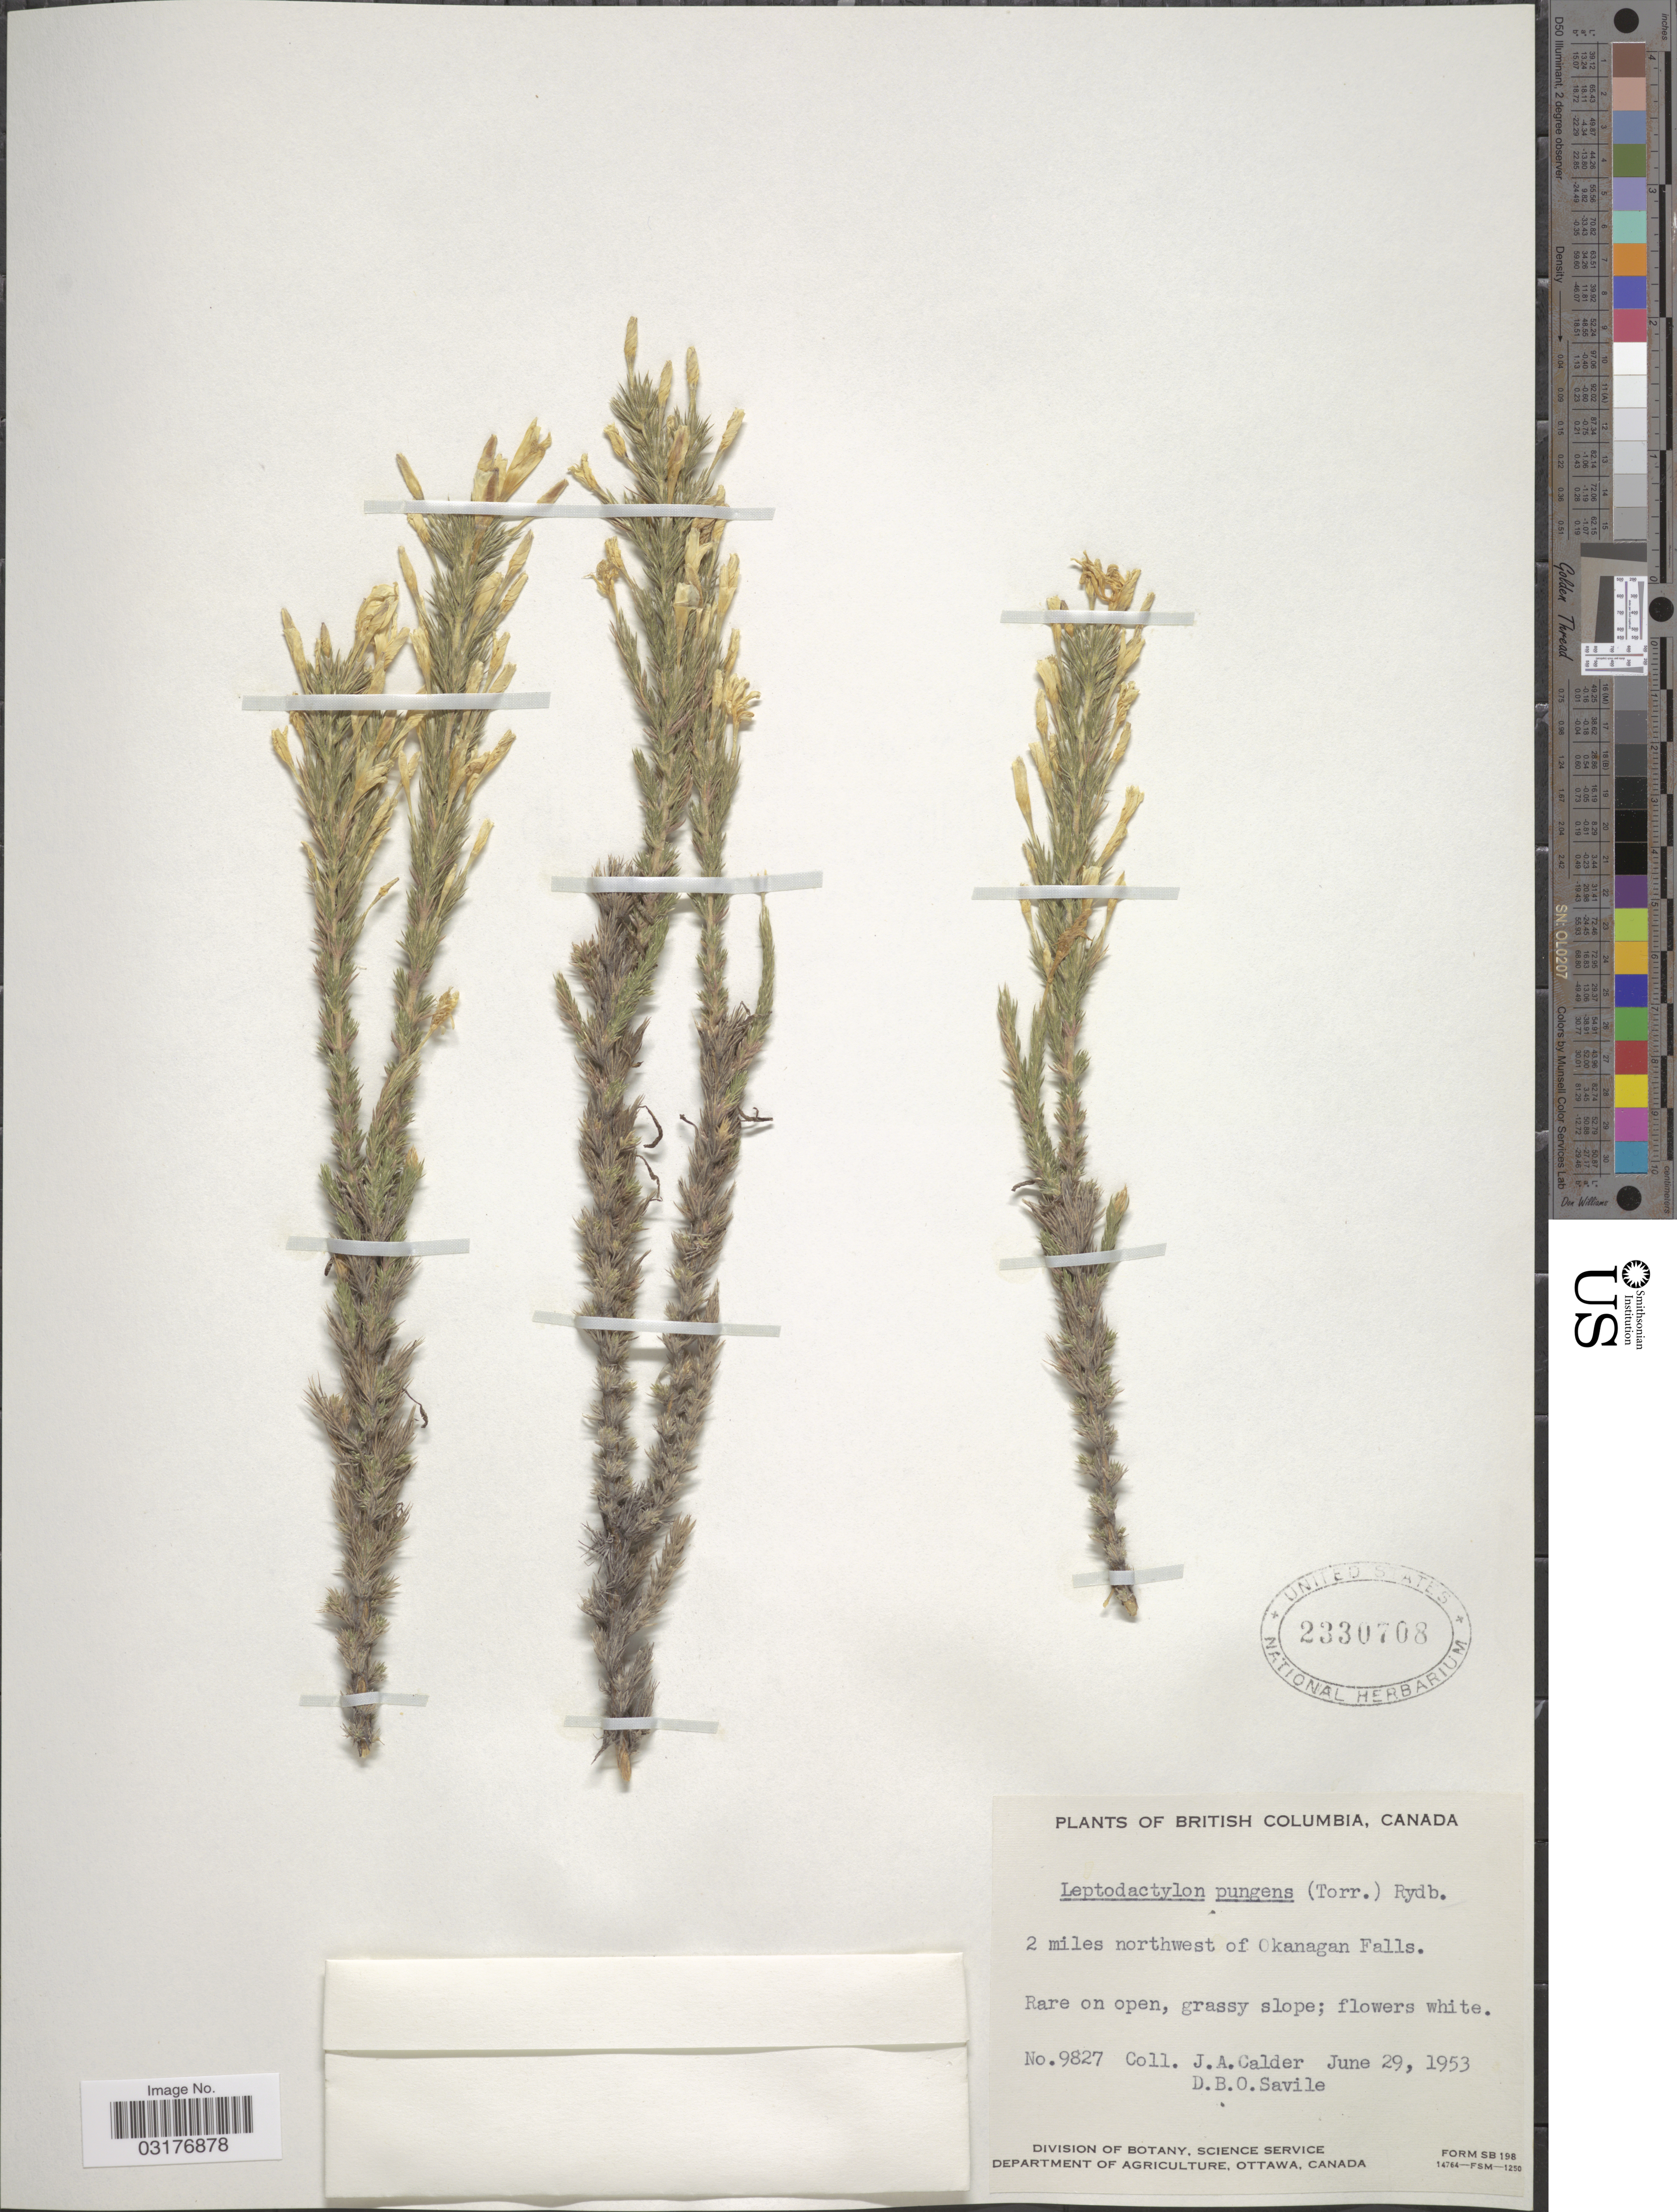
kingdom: Plantae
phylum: Tracheophyta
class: Magnoliopsida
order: Ericales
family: Polemoniaceae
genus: Linanthus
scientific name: Linanthus pungens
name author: (Torr.) J.M. Porter & L.A. Johnson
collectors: J. A. Calder & D. Savile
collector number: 9827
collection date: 1953-06-29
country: Canada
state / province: British Columbia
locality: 2 miles northwest of Okanagan Falls.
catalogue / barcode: US 2330708